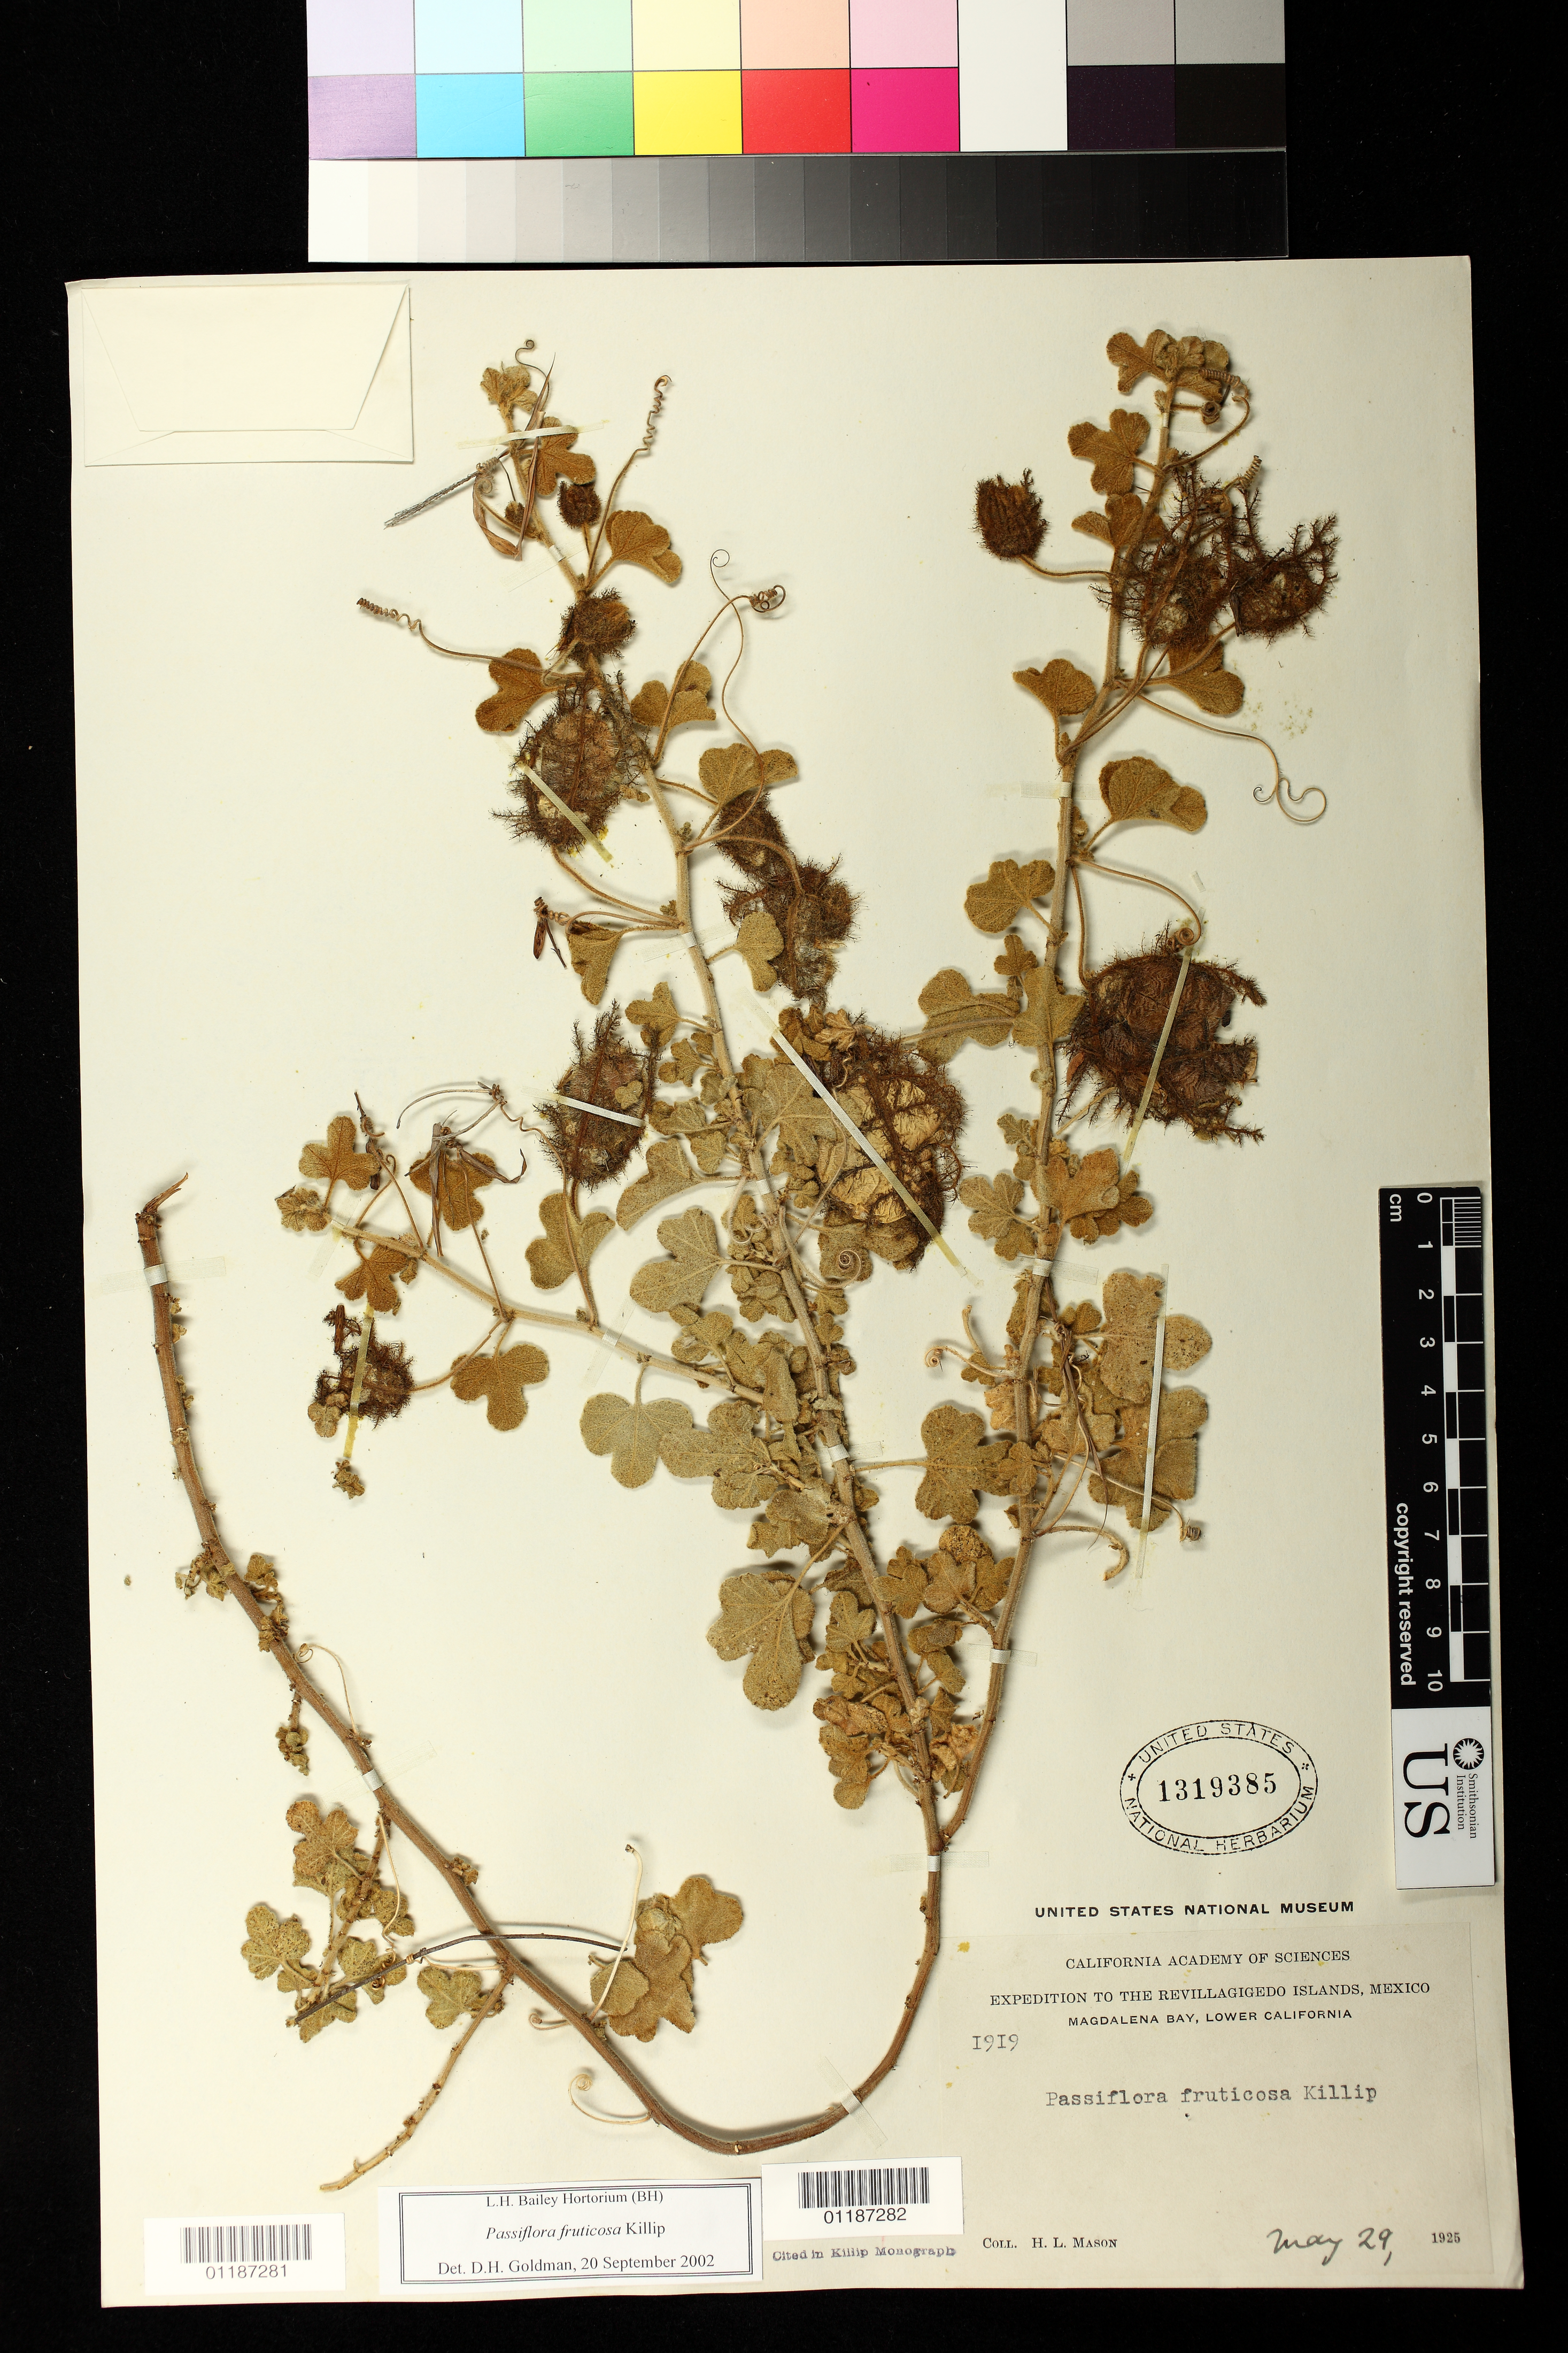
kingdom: Plantae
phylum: Tracheophyta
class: Magnoliopsida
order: Malpighiales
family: Passifloraceae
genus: Passiflora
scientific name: Passiflora fruticosa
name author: Killip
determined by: Svoboda, Harlan T., (NA), US Department of Agriculture (UNITED STATES)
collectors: H. L. Mason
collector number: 1919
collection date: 1925-05-29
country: Mexico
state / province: Colima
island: Revillagigedo Is.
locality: Magdalena Bay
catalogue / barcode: US 1319385